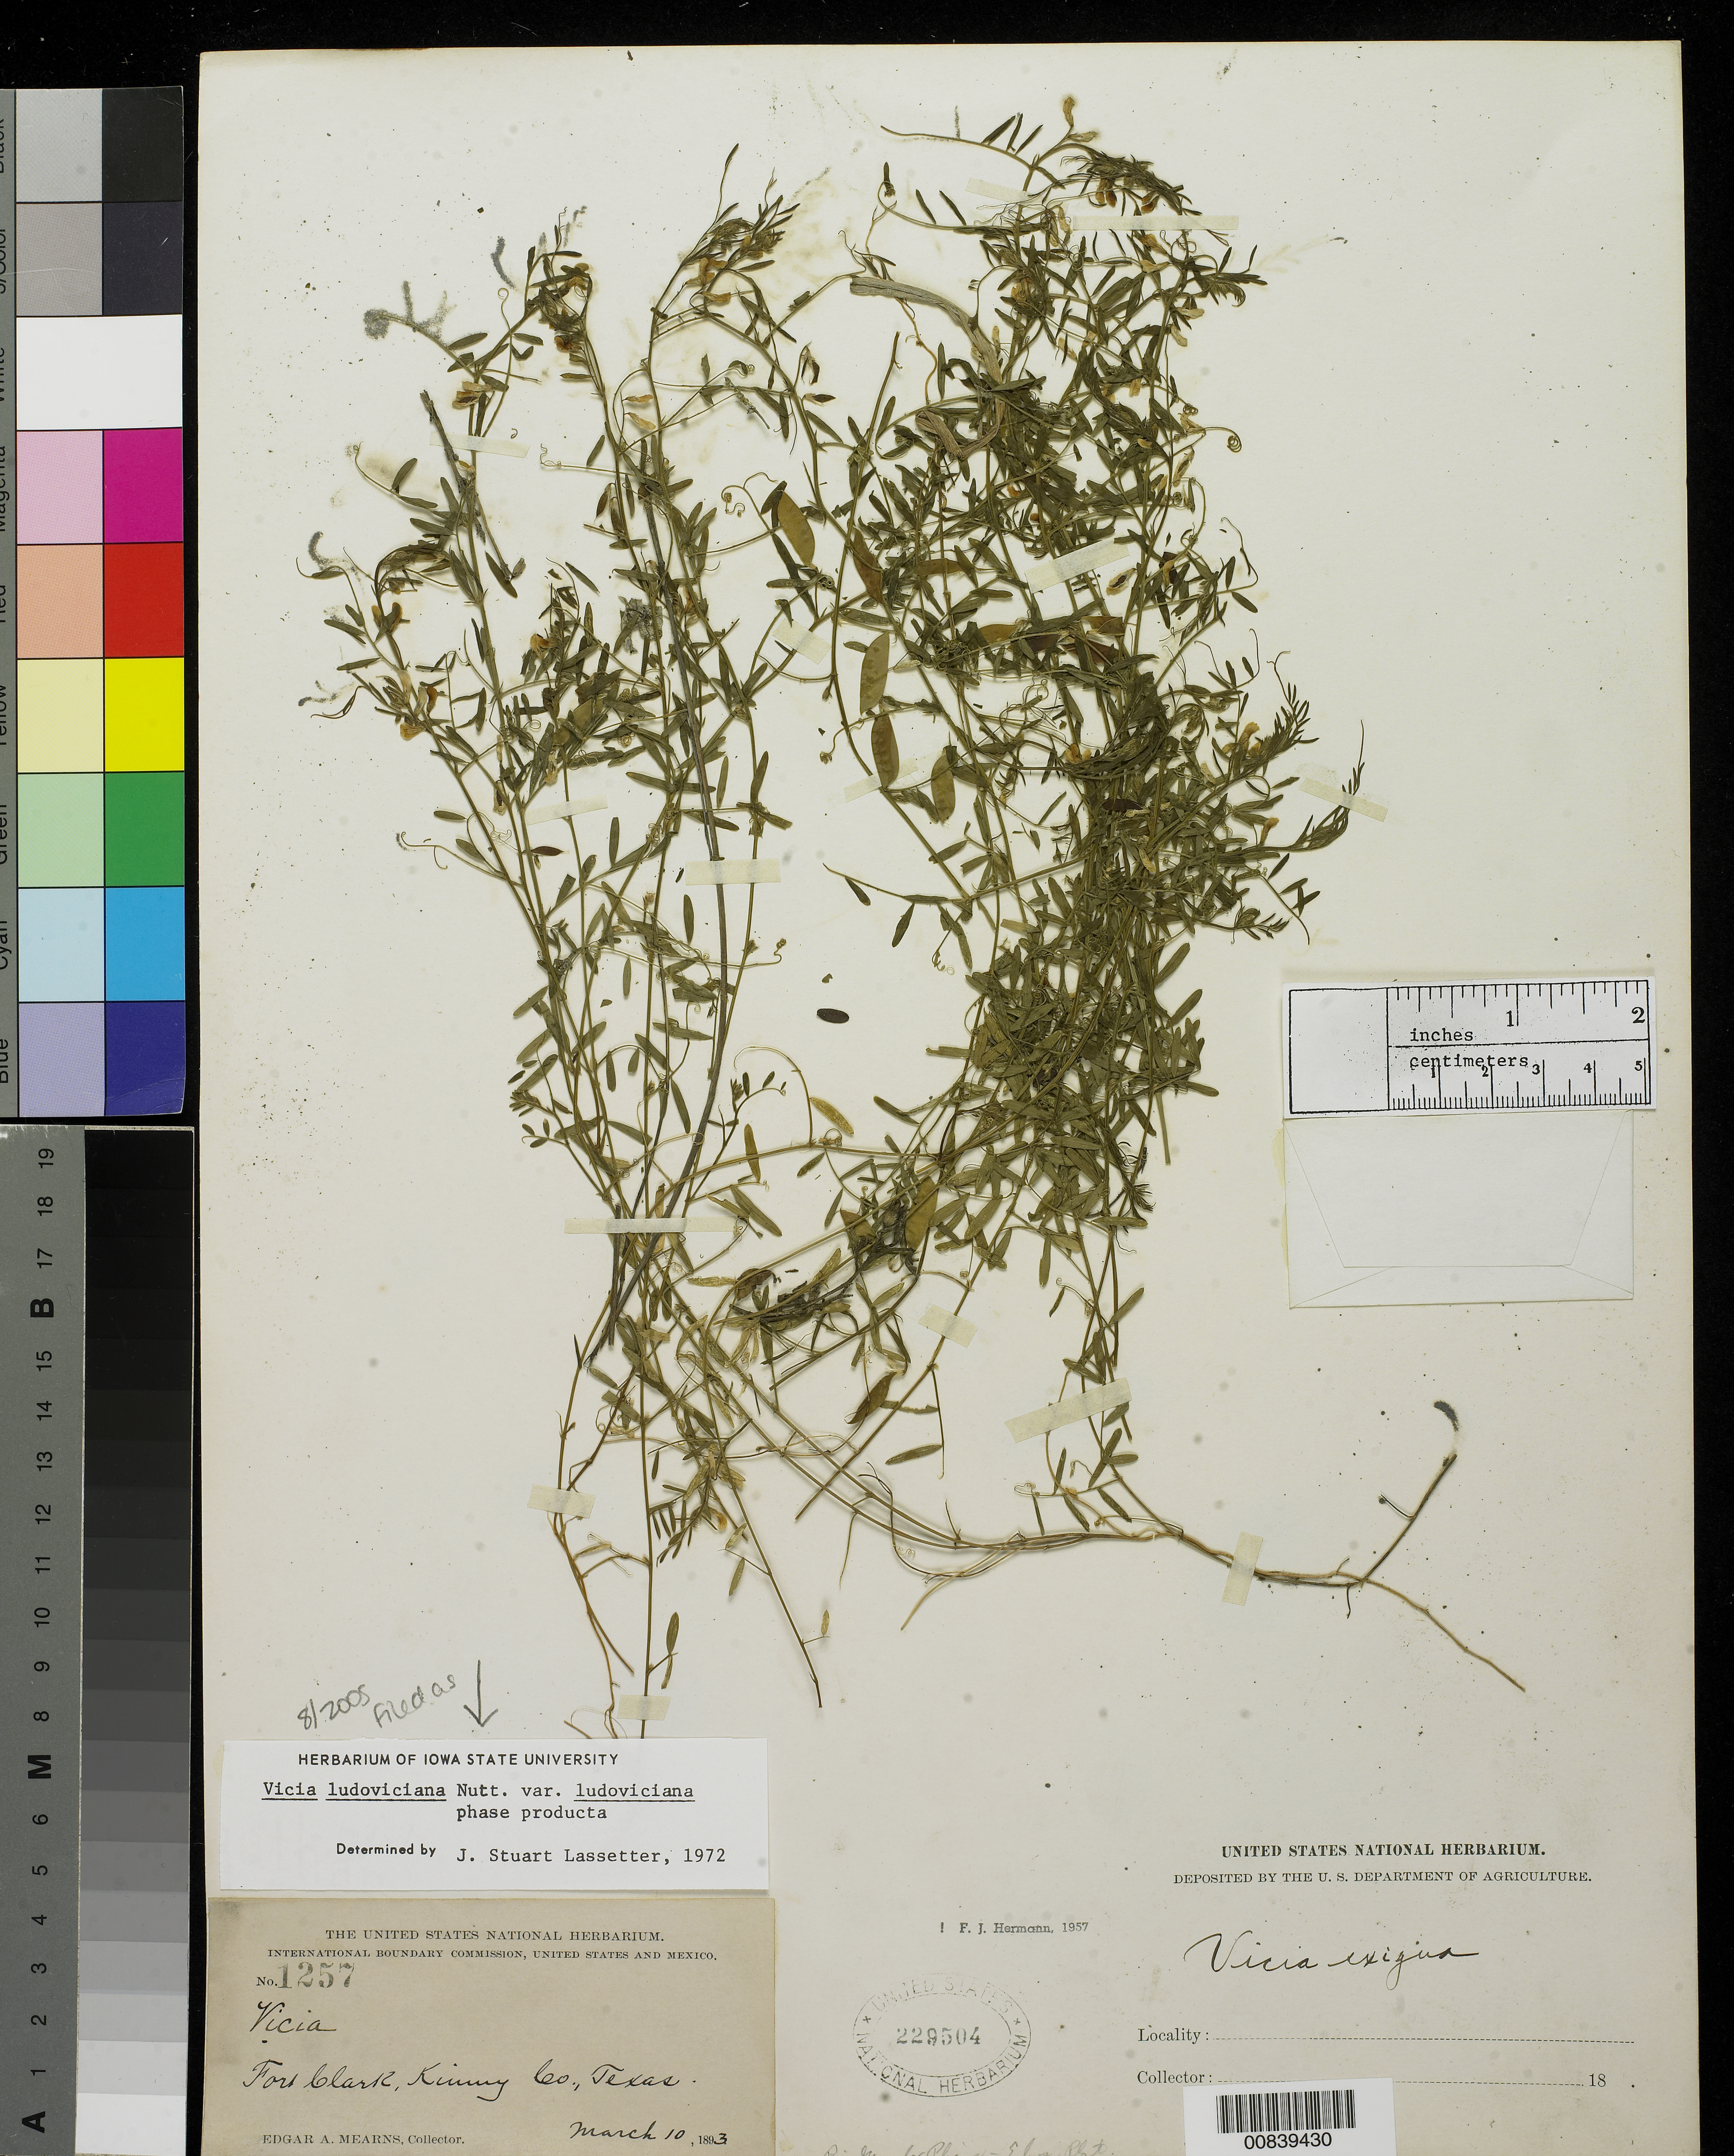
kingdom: Plantae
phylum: Tracheophyta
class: Magnoliopsida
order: Fabales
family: Fabaceae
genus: Vicia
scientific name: Vicia ludoviciana var. ludoviciana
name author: Nutt. ex Torr. & A. Gray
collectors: E. A. Mearns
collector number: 1257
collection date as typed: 10 Mar 1893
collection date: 1893-03-10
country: United States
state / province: Texas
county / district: Kinney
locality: Fort Clark, Kinney County, Texas.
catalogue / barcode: US 229504